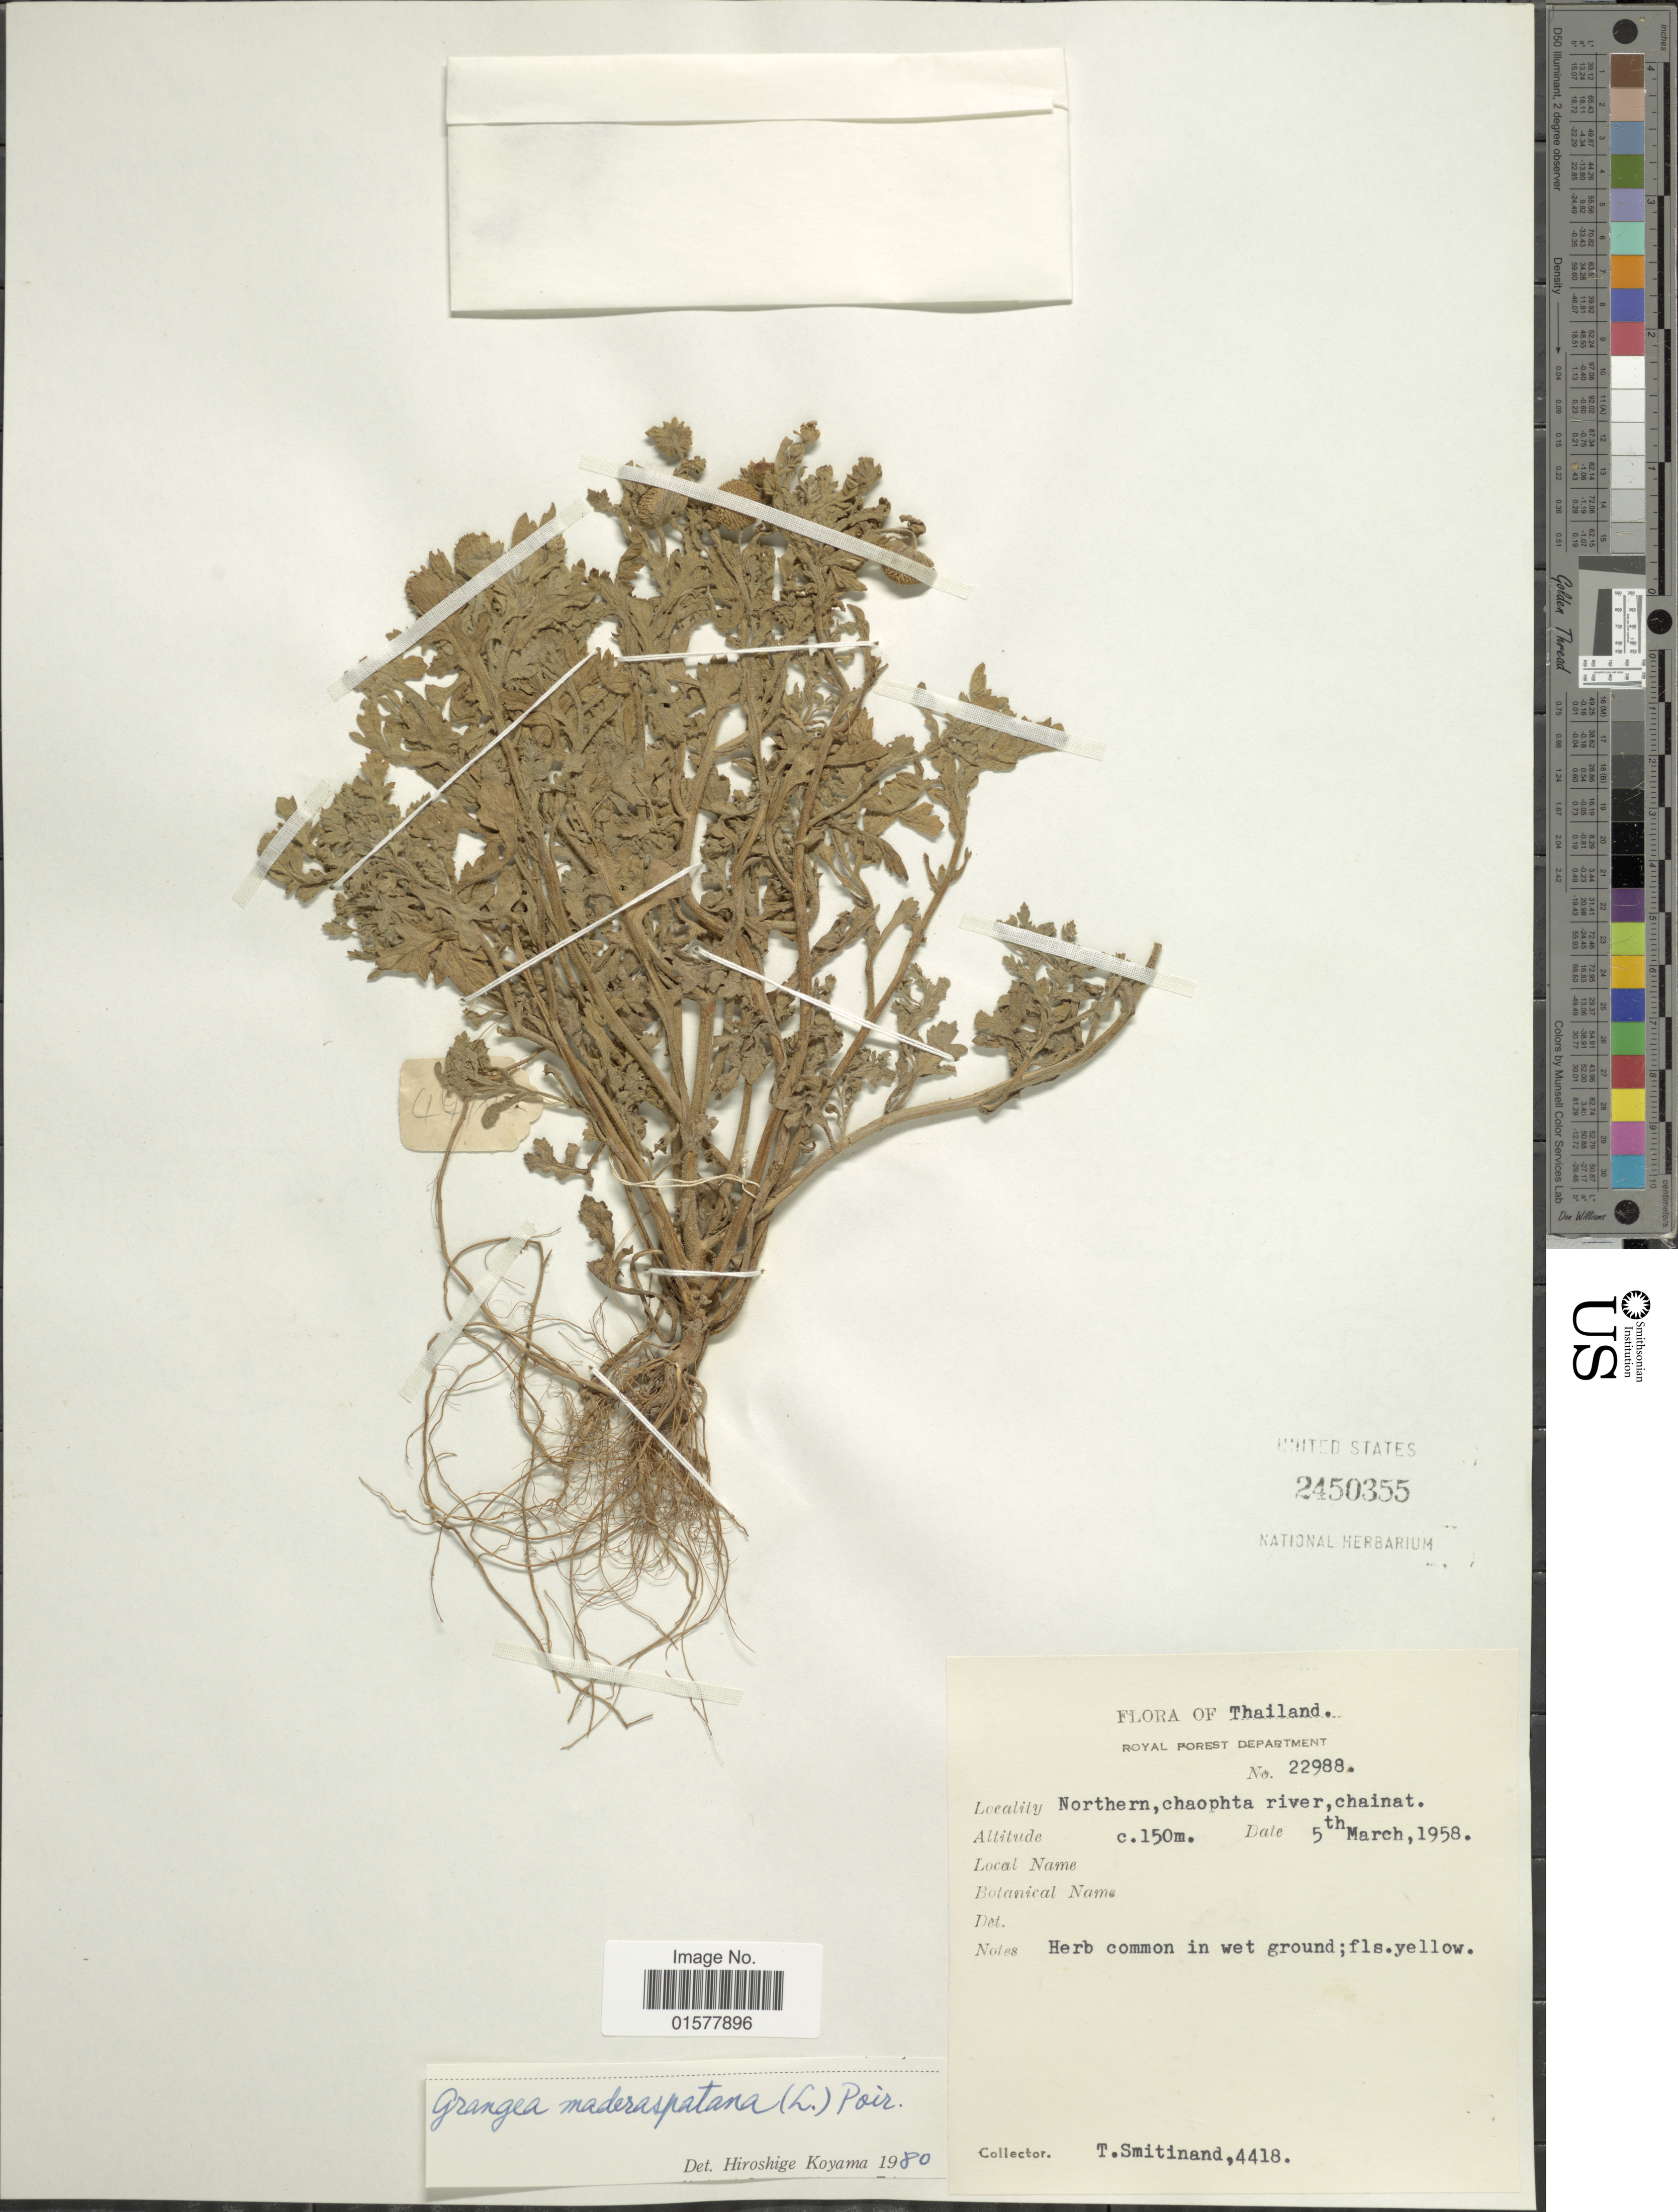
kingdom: Plantae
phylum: Tracheophyta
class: Magnoliopsida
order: Asterales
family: Asteraceae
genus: Grangea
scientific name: Grangea maderaspatana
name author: (L.) Poir.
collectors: T. Smitinand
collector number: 4418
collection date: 1958-03-05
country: Thailand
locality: Royal Forest Department, Northern, chaophta river, chainat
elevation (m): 150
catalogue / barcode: US 2450355